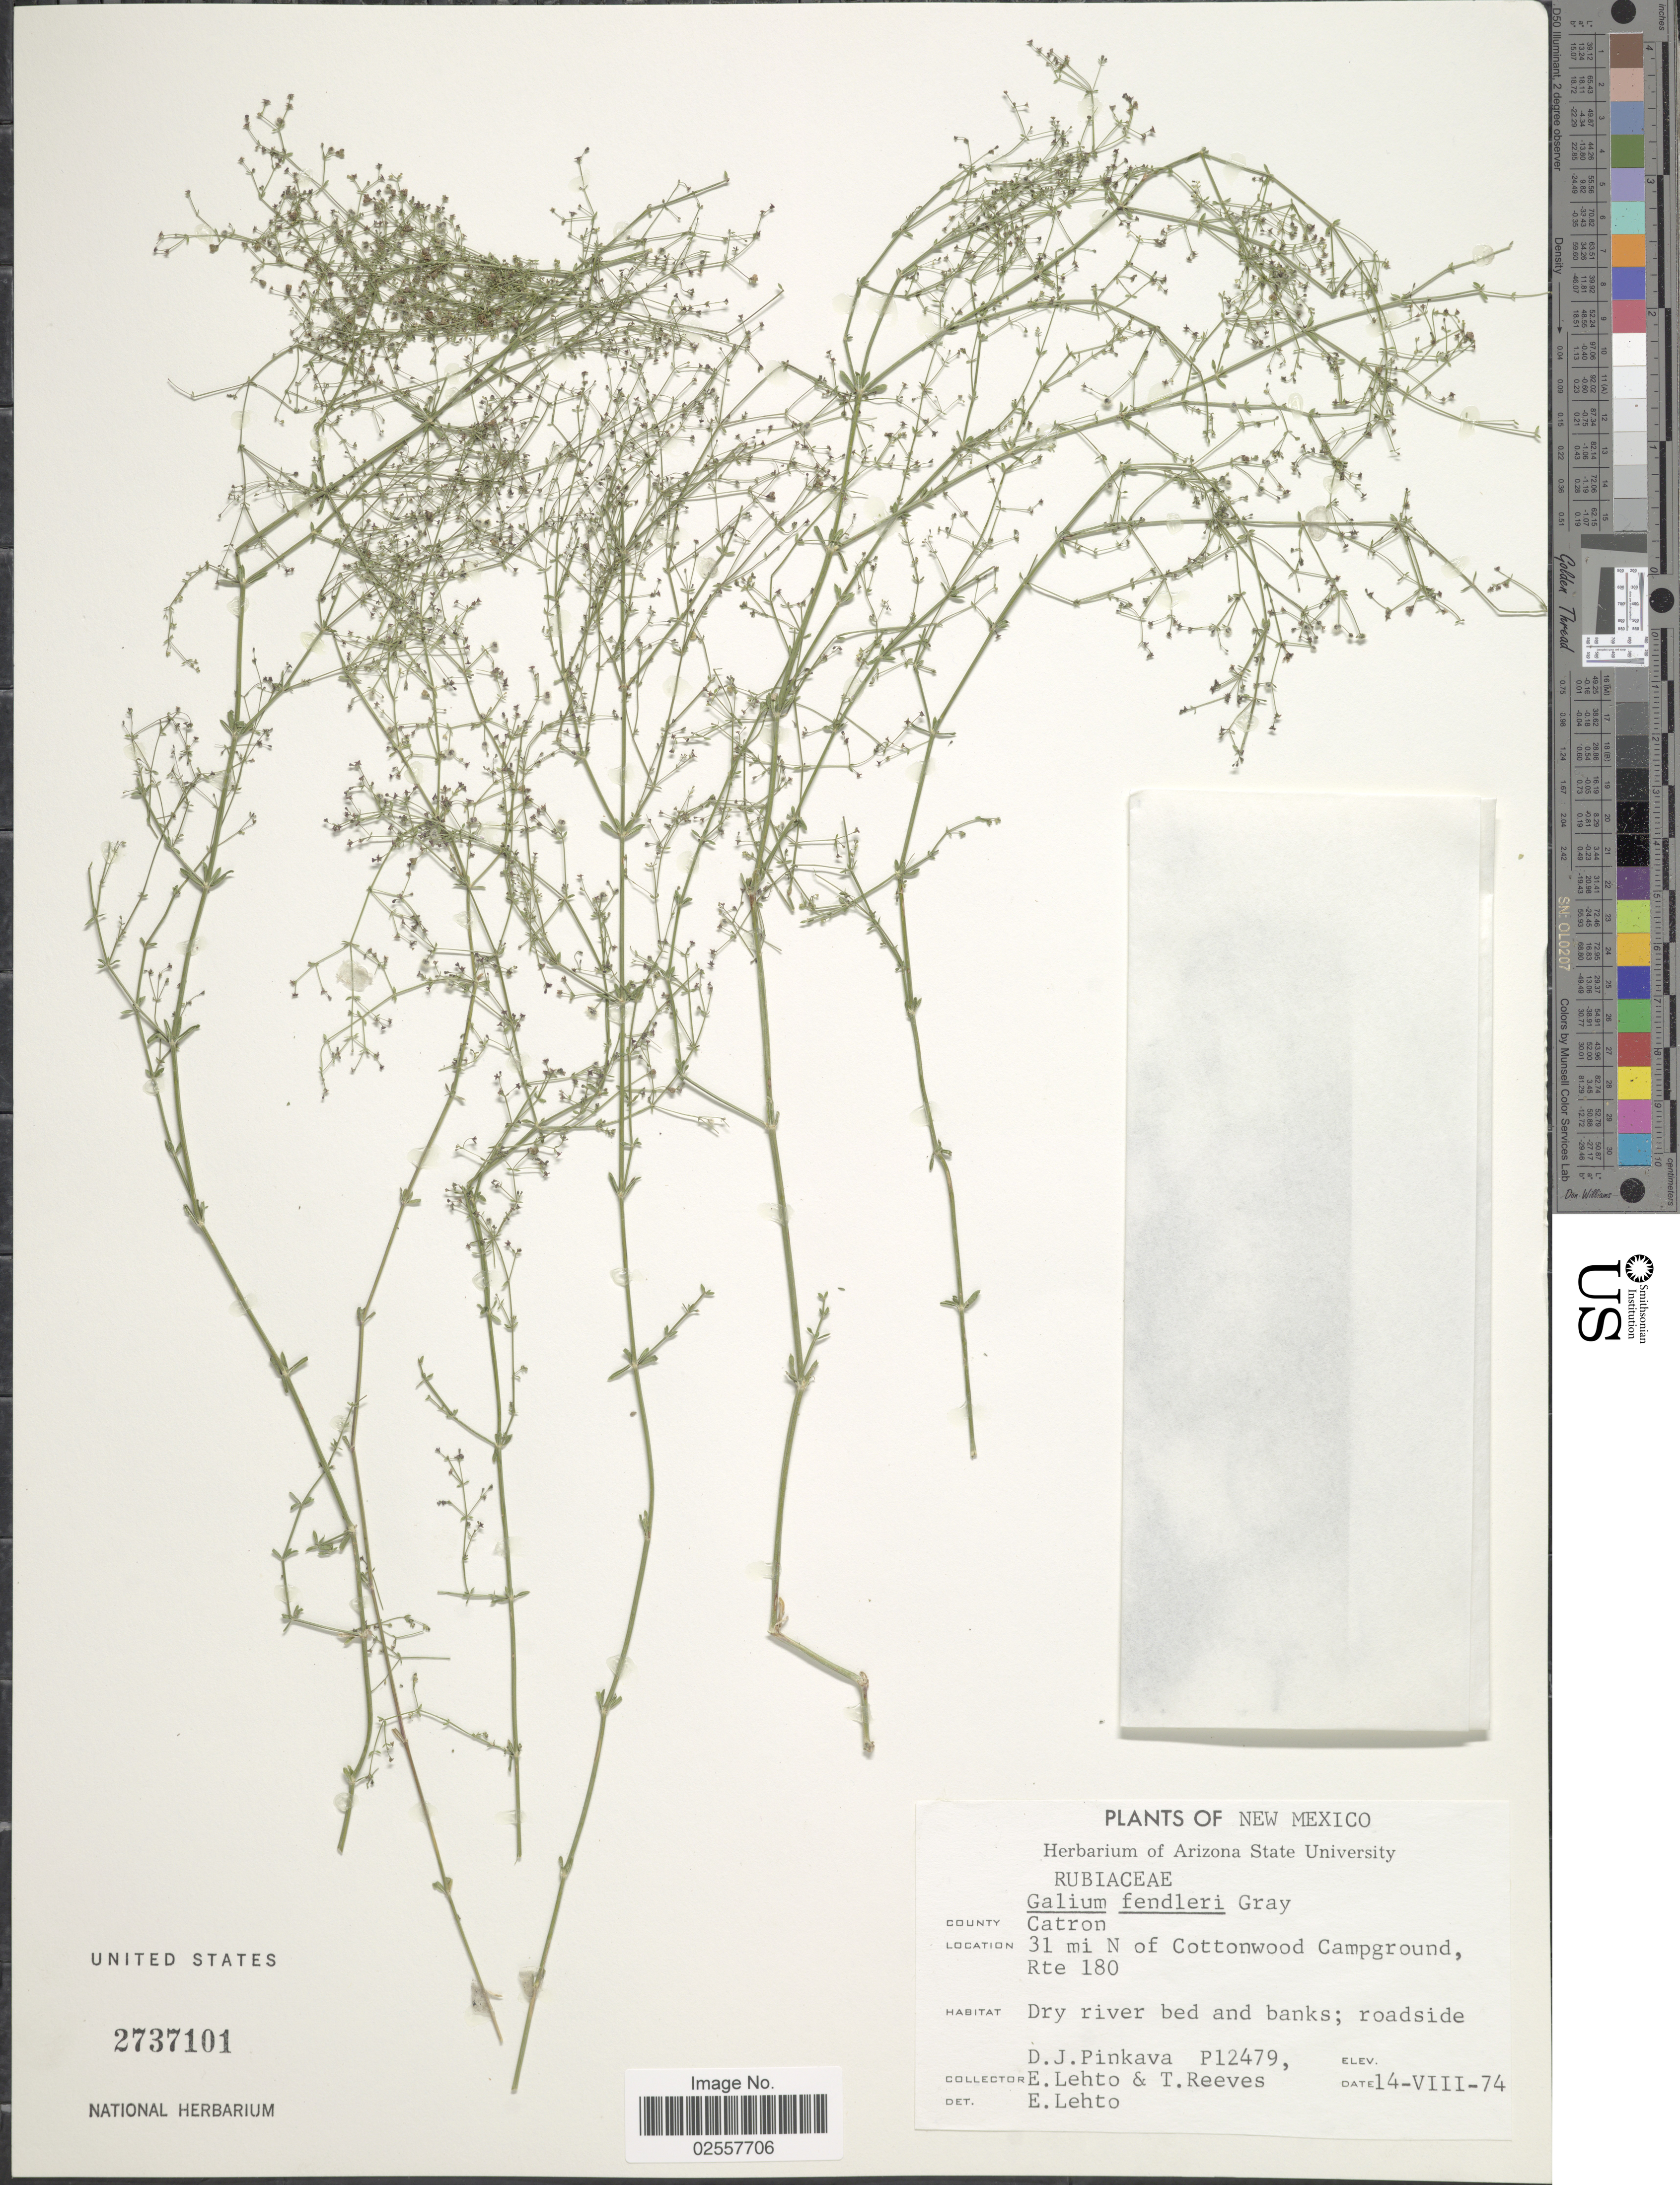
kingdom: Plantae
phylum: Tracheophyta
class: Magnoliopsida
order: Gentianales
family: Rubiaceae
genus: Galium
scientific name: Galium fendleri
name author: A. Gray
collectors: D. J. Pinkava, E. Lehto, T. Reeves & E. Lehto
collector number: P12479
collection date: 1974-08-14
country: United States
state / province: New Mexico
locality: County: Catron. 31 mi N of Cottonwood Campground, Rte 180.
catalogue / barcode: US 2737101